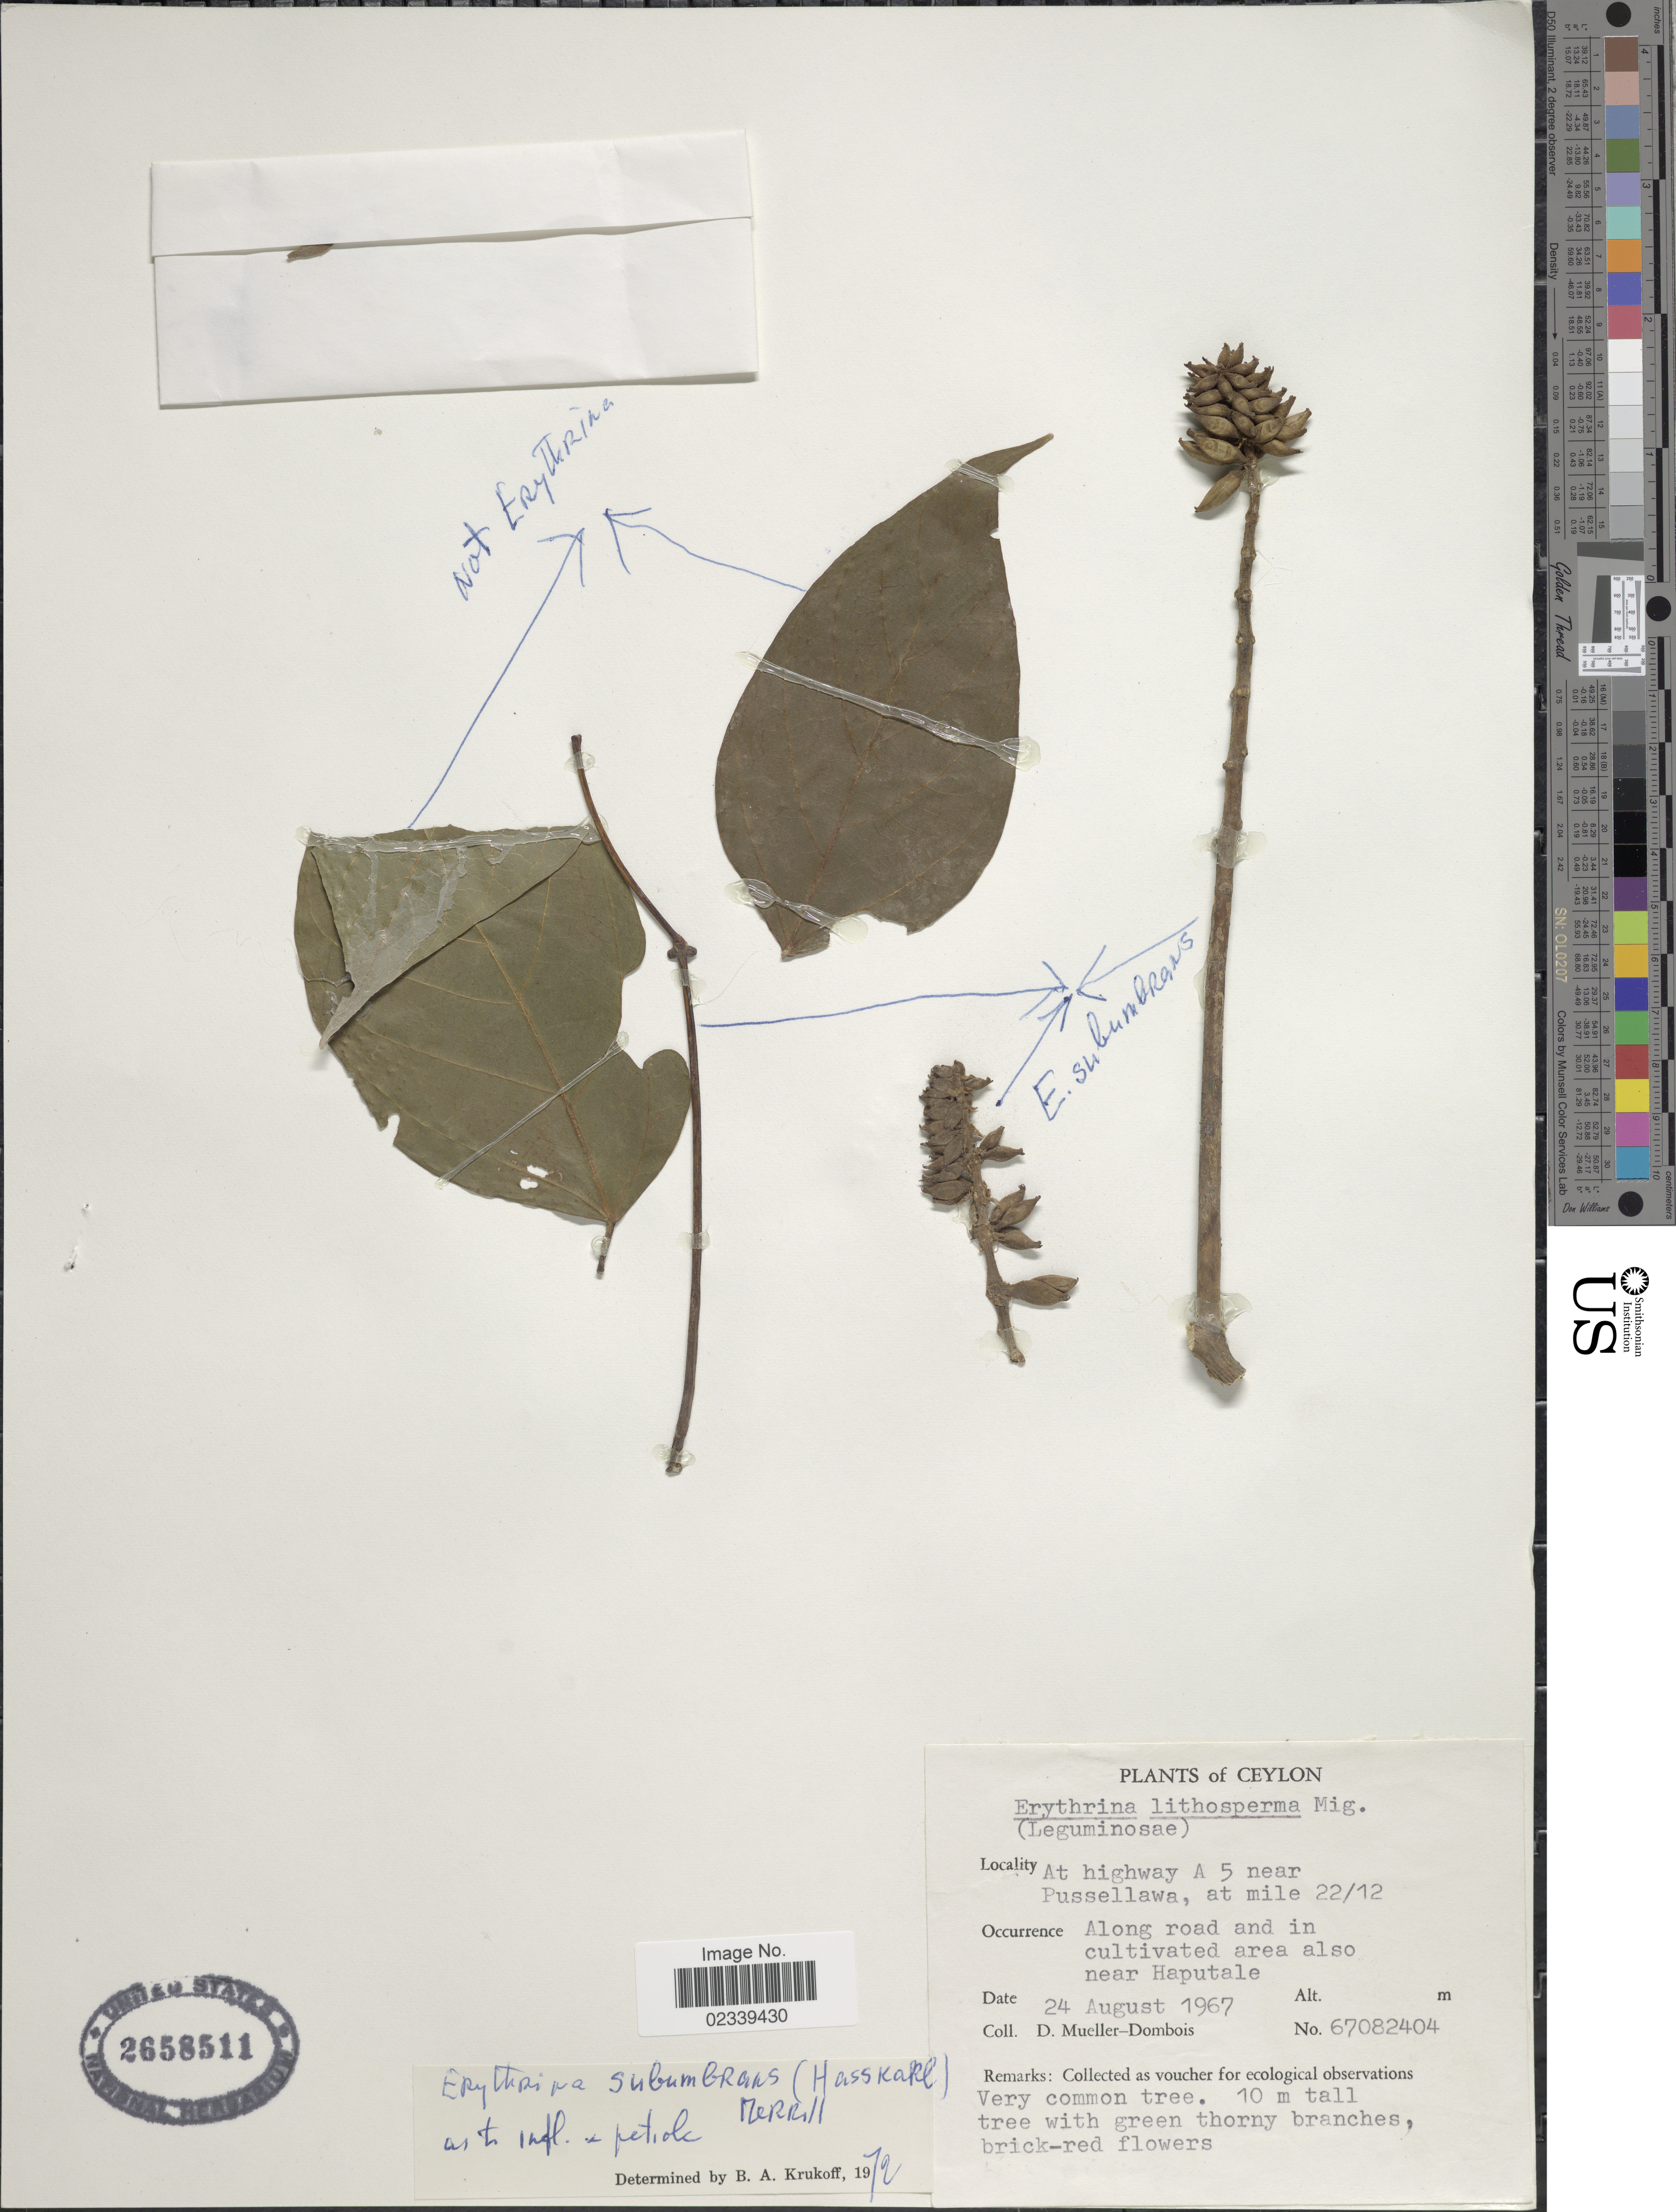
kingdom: Plantae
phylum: Tracheophyta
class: Magnoliopsida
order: Fabales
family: Fabaceae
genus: Erythrina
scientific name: Erythrina subumbrans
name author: (Hassk.) Merr.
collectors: D. Mueller-Dombois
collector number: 67082404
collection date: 1967-08-24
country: Sri Lanka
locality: Ceylon, at highway A 5 near Pussellawa, at mile 22/12, along road and in cultivated area also near Haputale.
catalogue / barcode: US 2658511